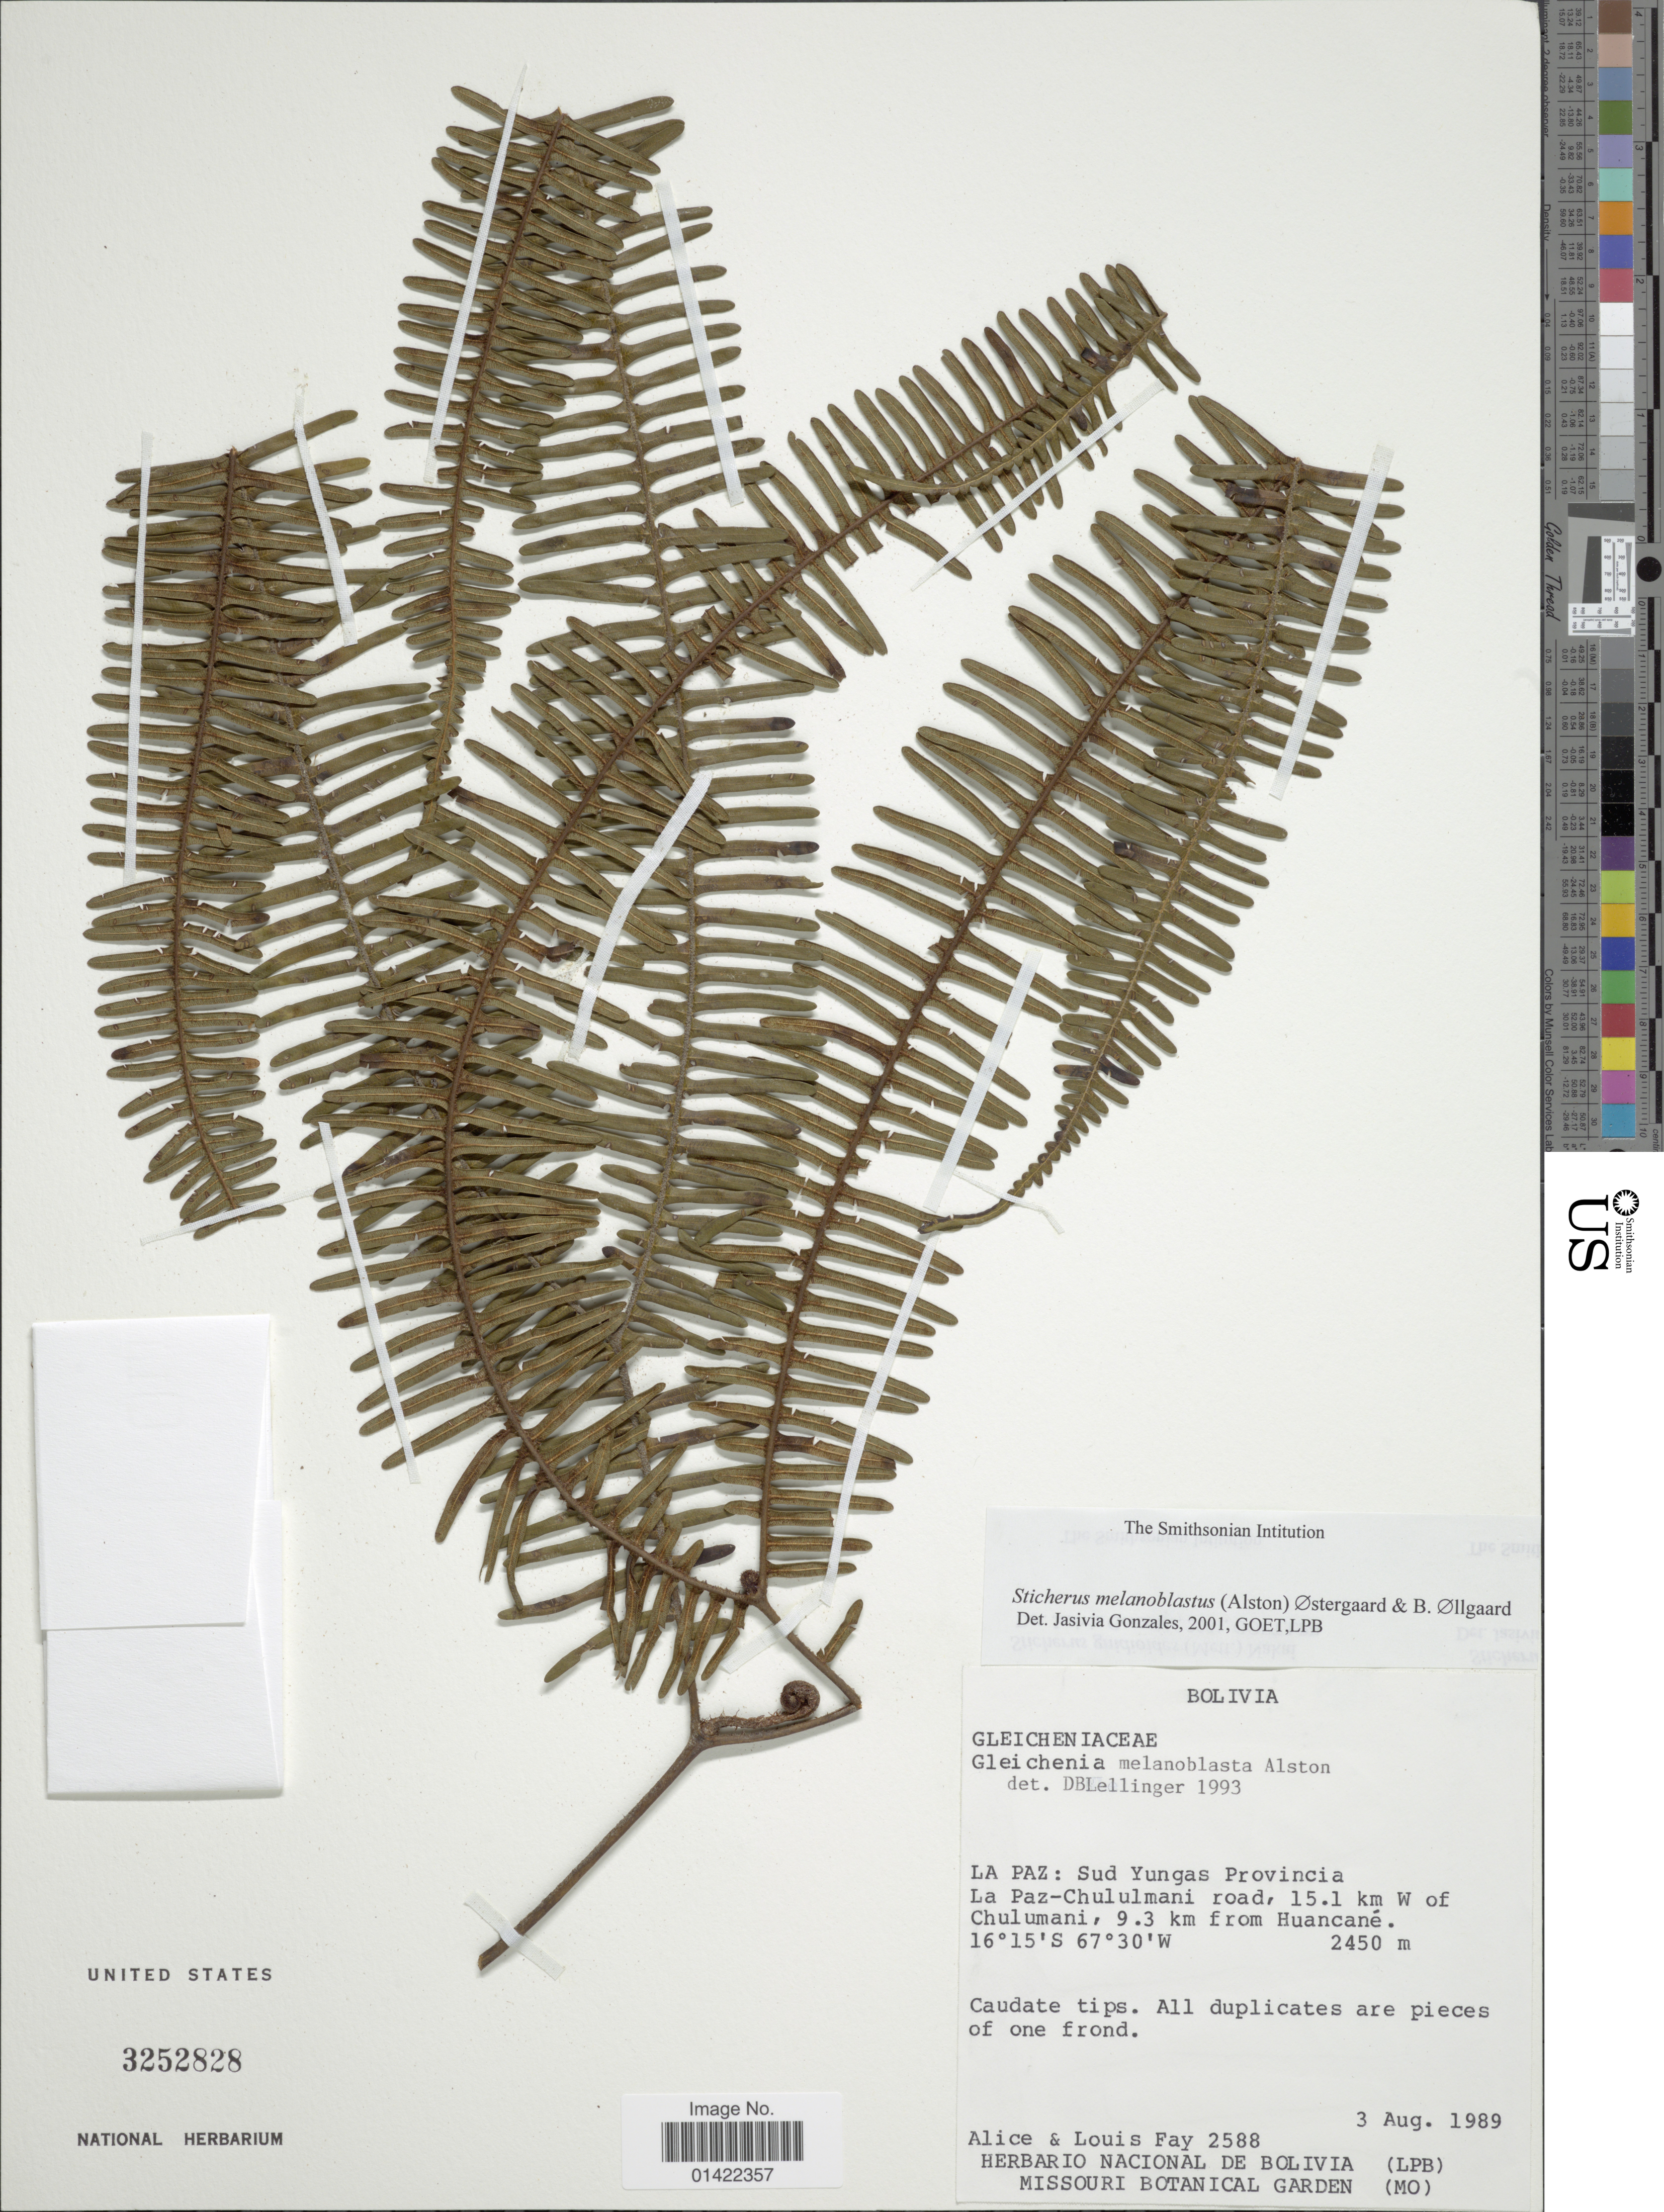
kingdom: Plantae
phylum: Tracheophyta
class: Polypodiopsida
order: Gleicheniales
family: Gleicheniaceae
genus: Sticherus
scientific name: Sticherus melanoblastus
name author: (Alston) E.Ø. Andersen & B. Øllg.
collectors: A. Fay & L. Fay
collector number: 2588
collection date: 1989-08-03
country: Bolivia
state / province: La Paz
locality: Sud Yungas Provincia, La Paz-Chulumani road, 15.1 km W of Chulumani, 9.3 km from Huacané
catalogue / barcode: US 3252828